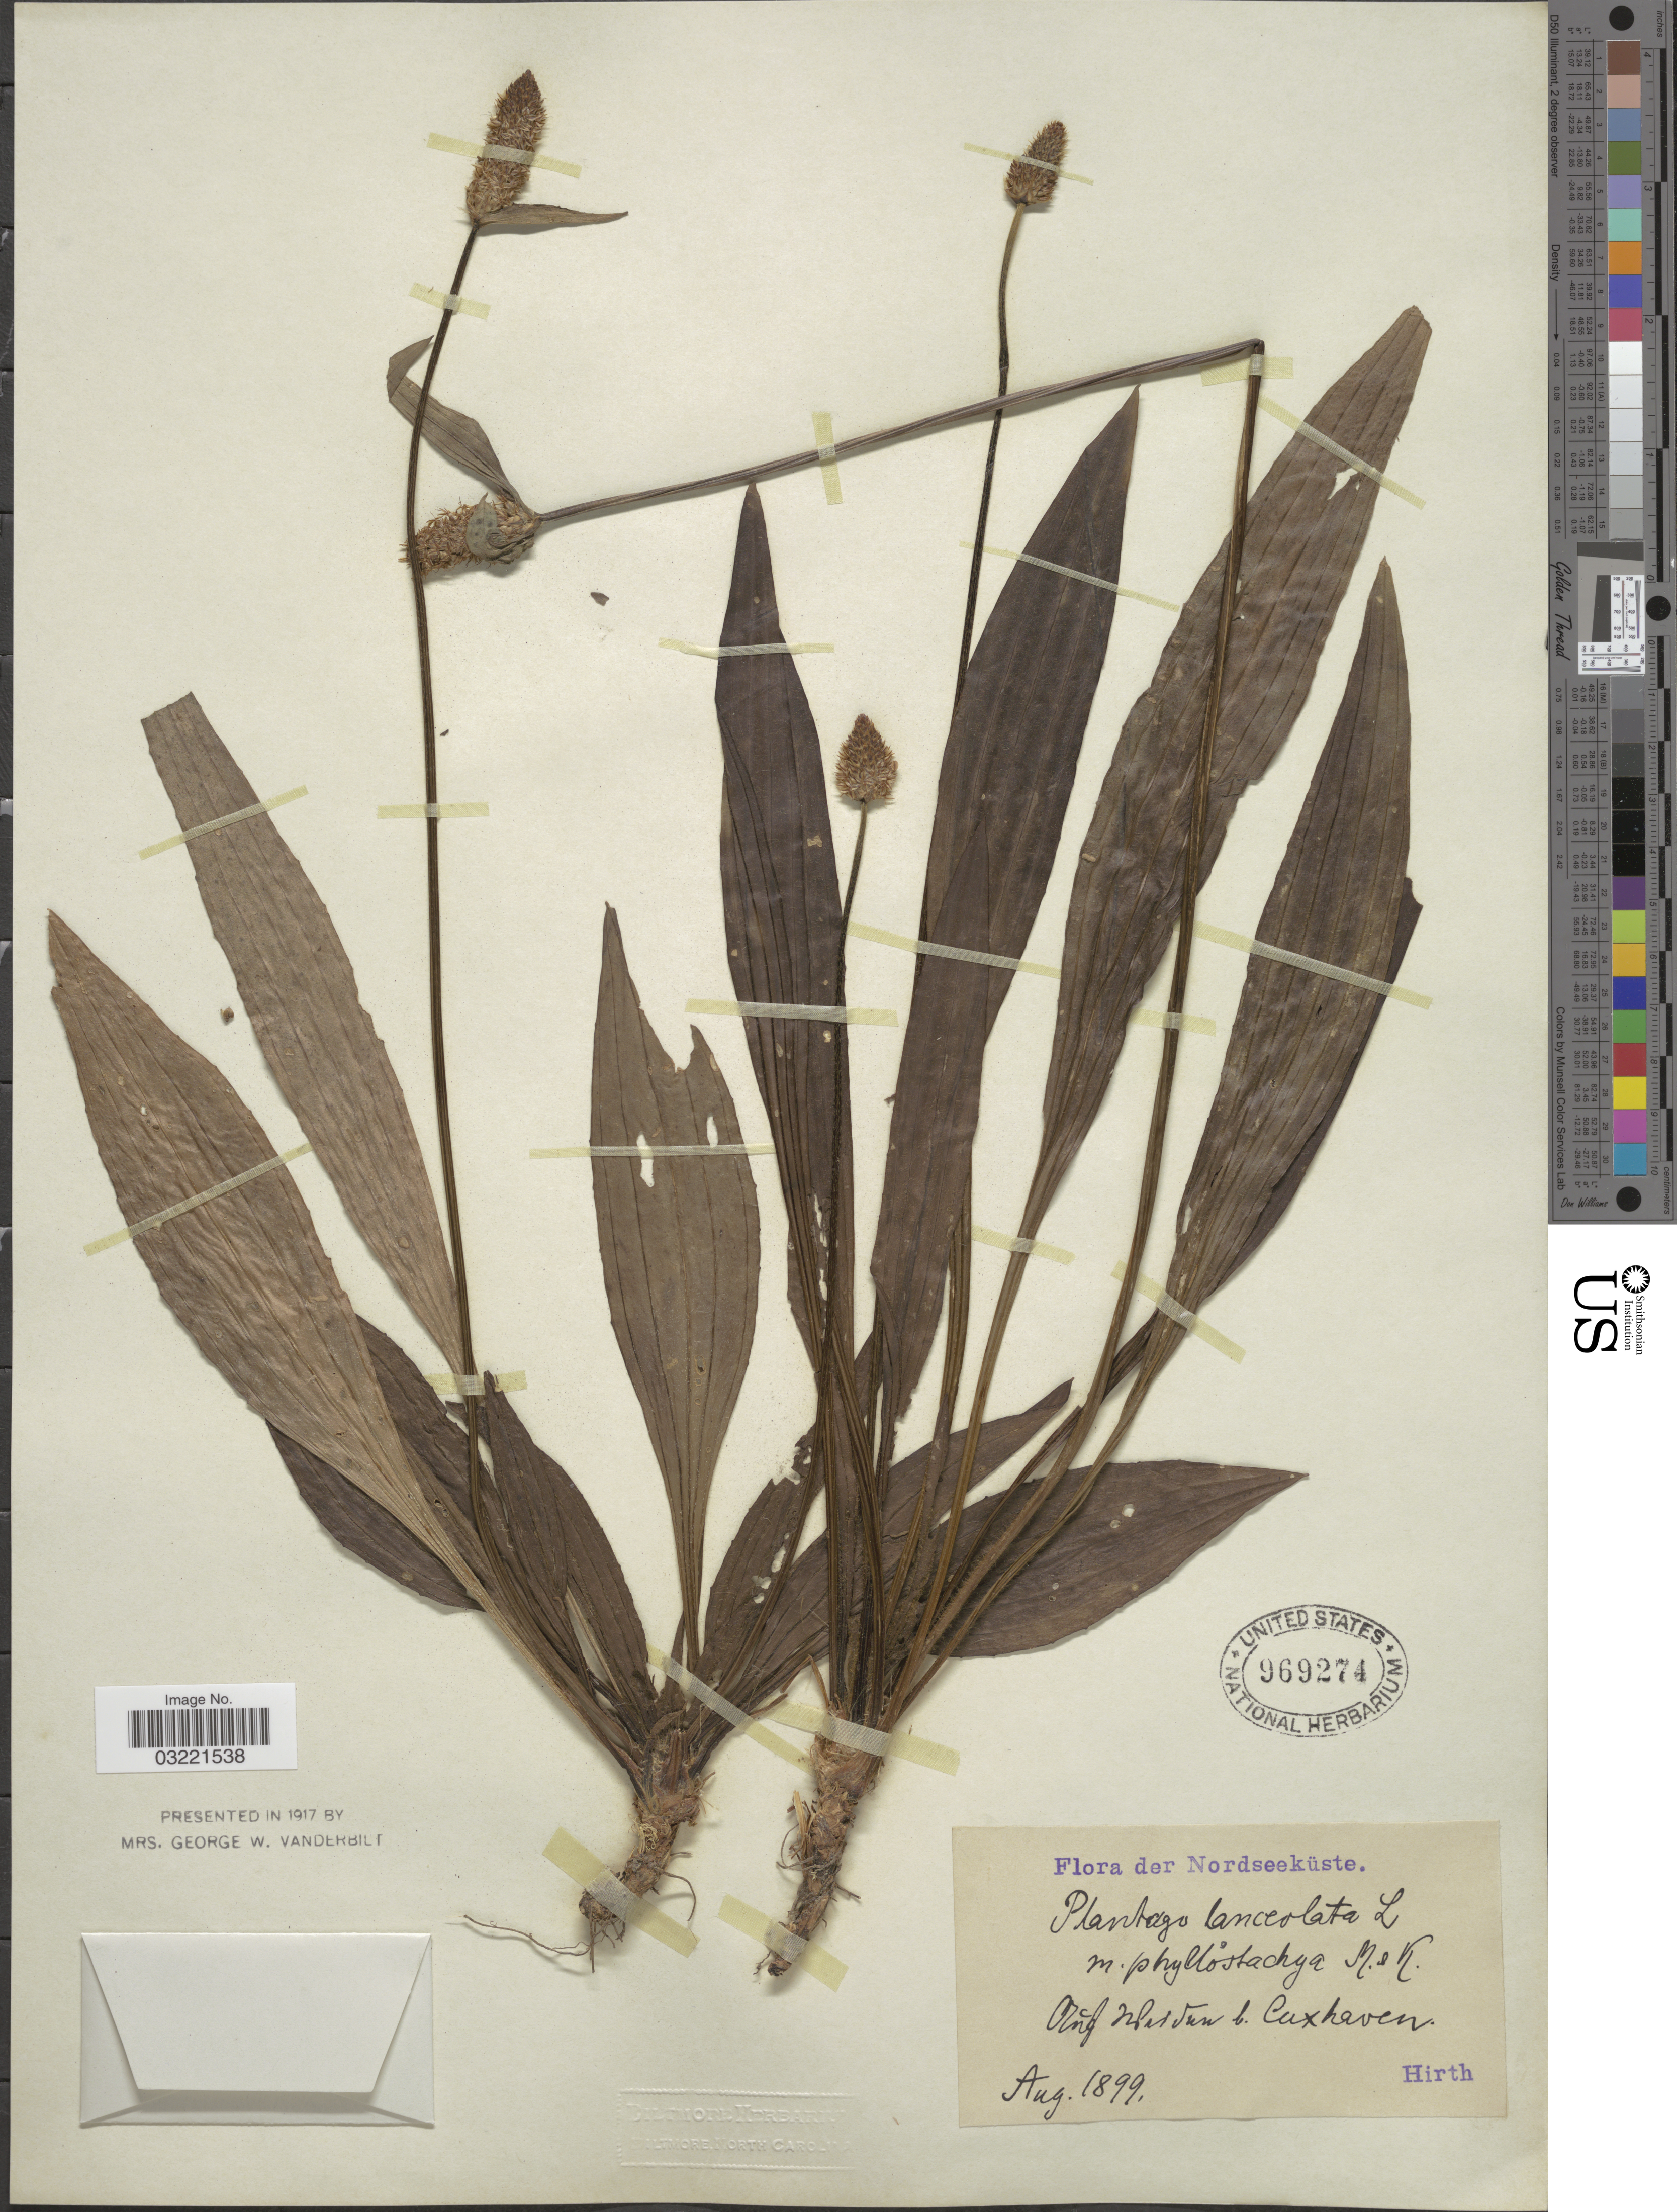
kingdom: Plantae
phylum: Tracheophyta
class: Magnoliopsida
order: Lamiales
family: Plantaginaceae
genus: Plantago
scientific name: Plantago lanceolata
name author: L.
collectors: Hirth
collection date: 1899-08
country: Germany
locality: Nordseeküste. B. Cuxhaven.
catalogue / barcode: US 969274